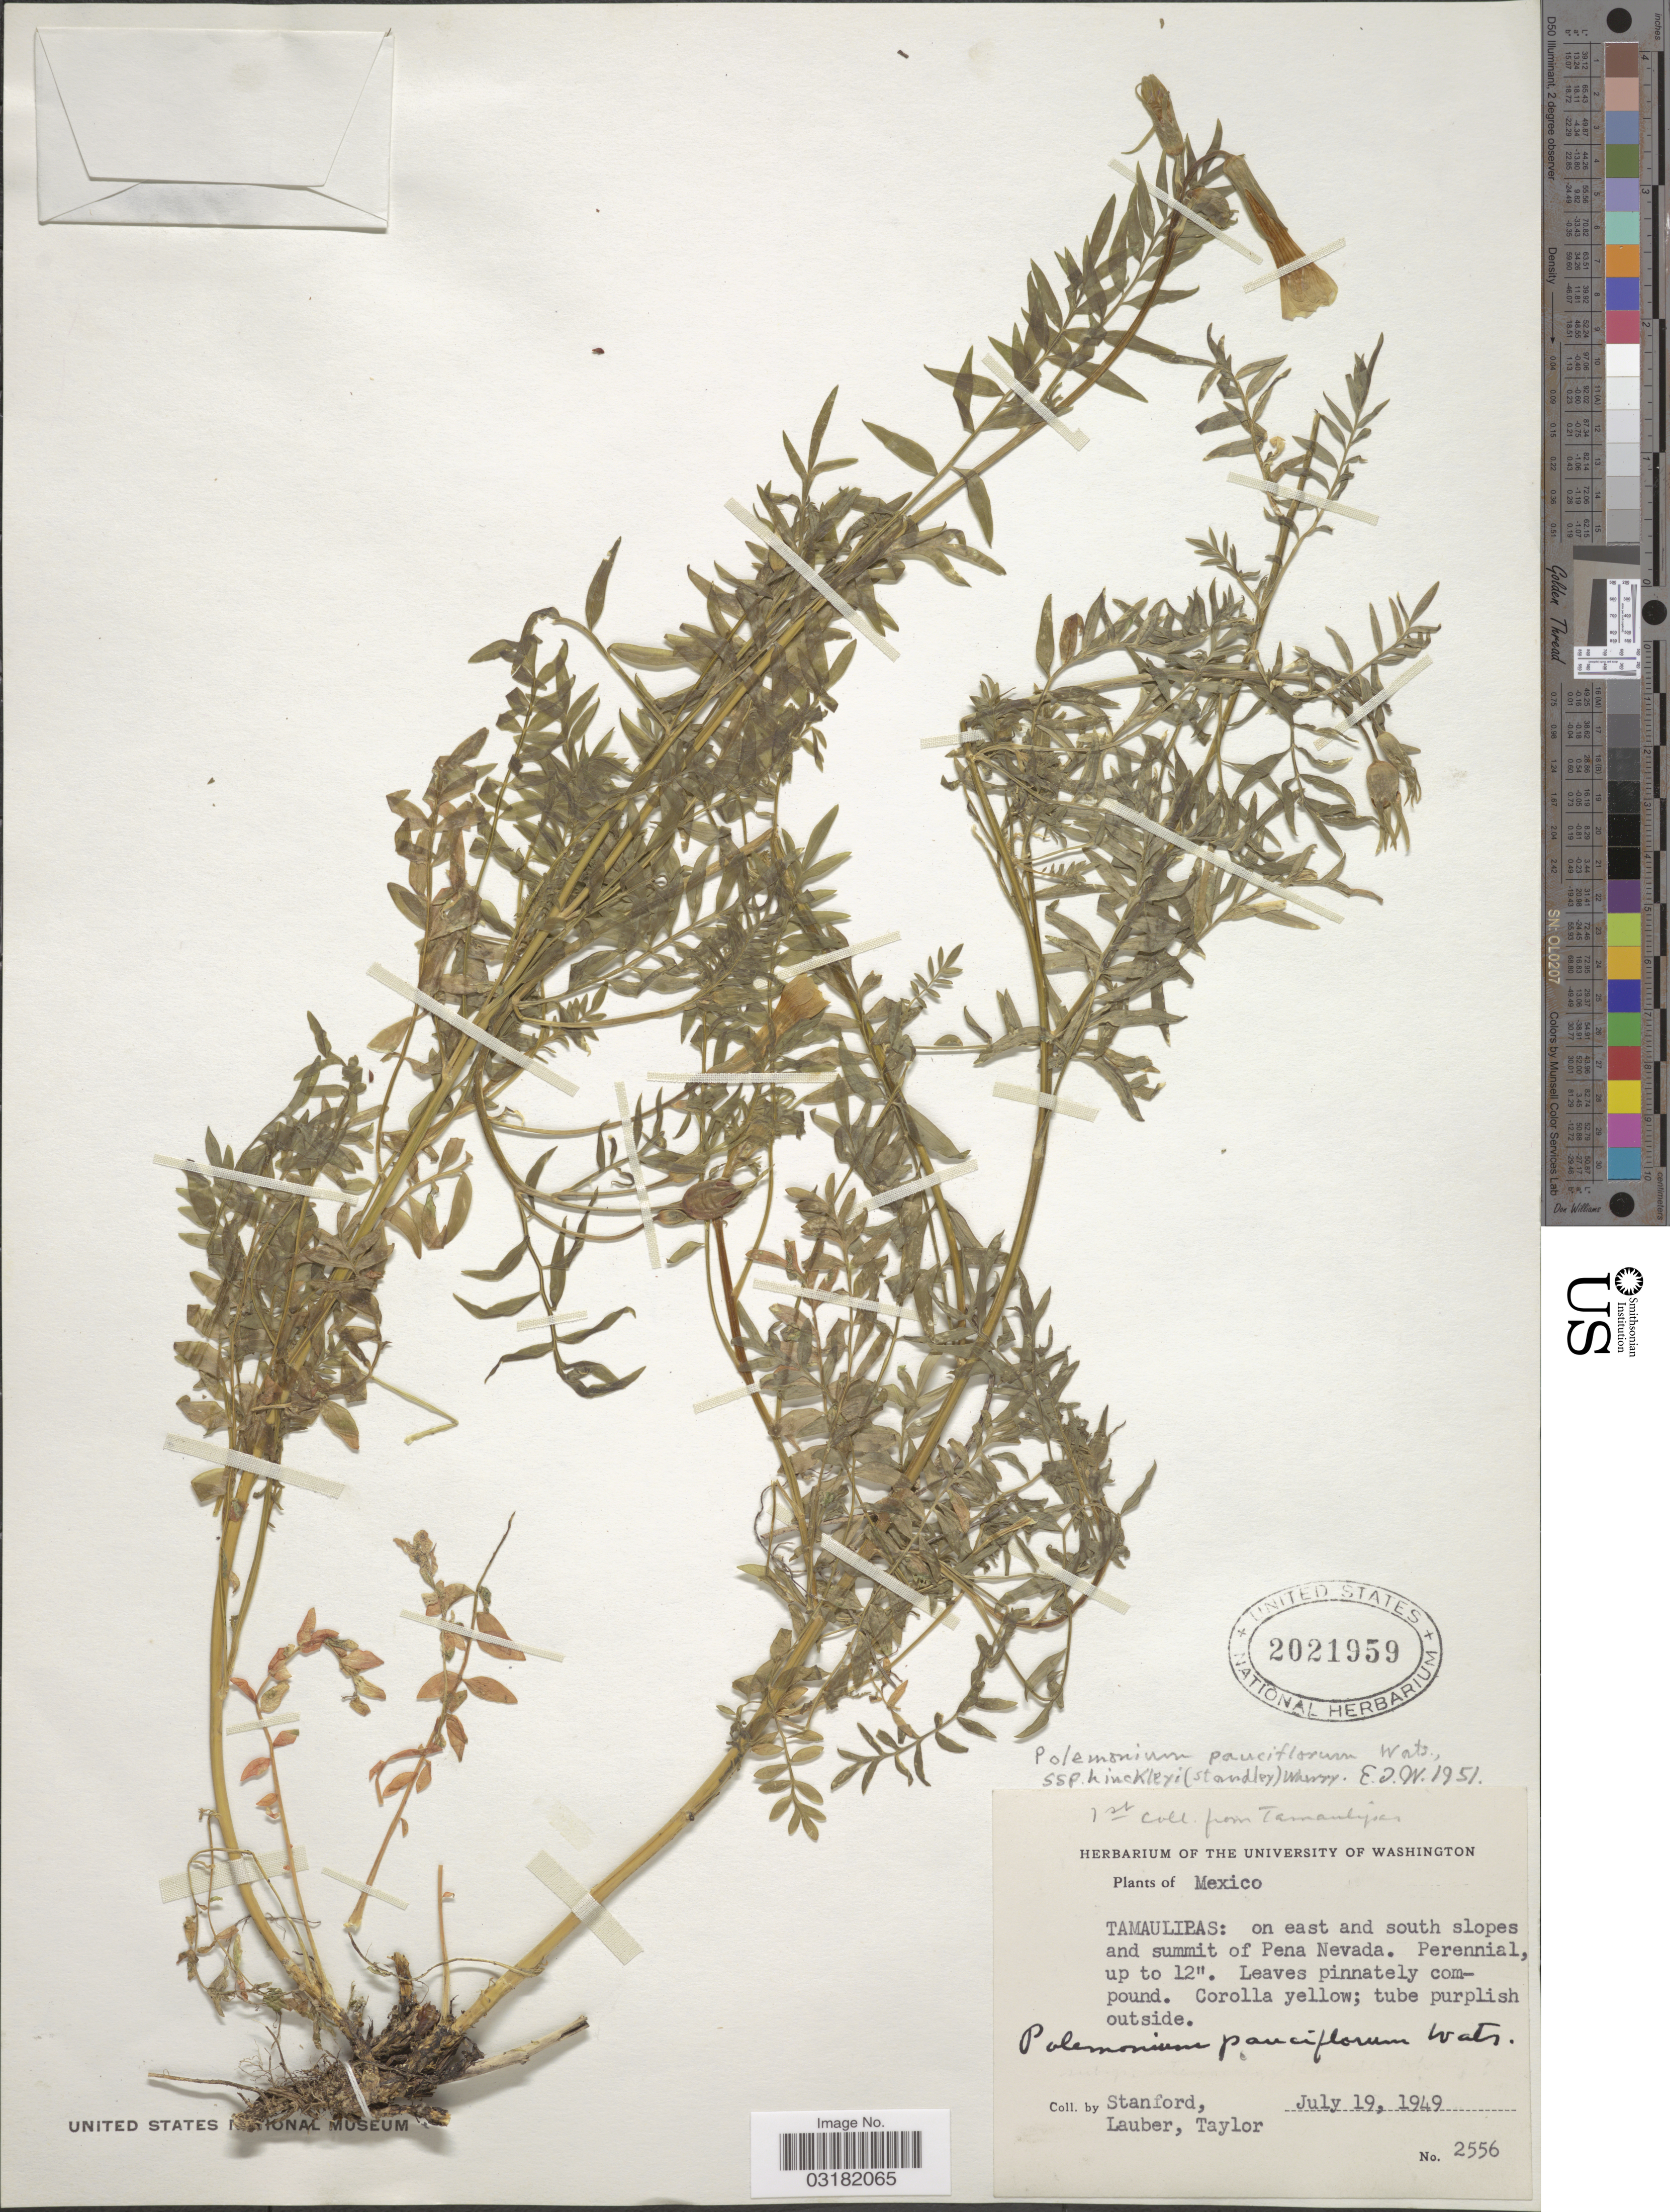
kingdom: Plantae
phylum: Tracheophyta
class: Magnoliopsida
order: Ericales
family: Polemoniaceae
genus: Polemonium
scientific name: Polemonium pauciflorum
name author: S. Watson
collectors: -. Stanford, -. Lauber & -. Taylor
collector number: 2556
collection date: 1949-07-19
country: Mexico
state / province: Tamaulipas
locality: On east and south slopes and summit of Pena Nevada.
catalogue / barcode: US 2021959